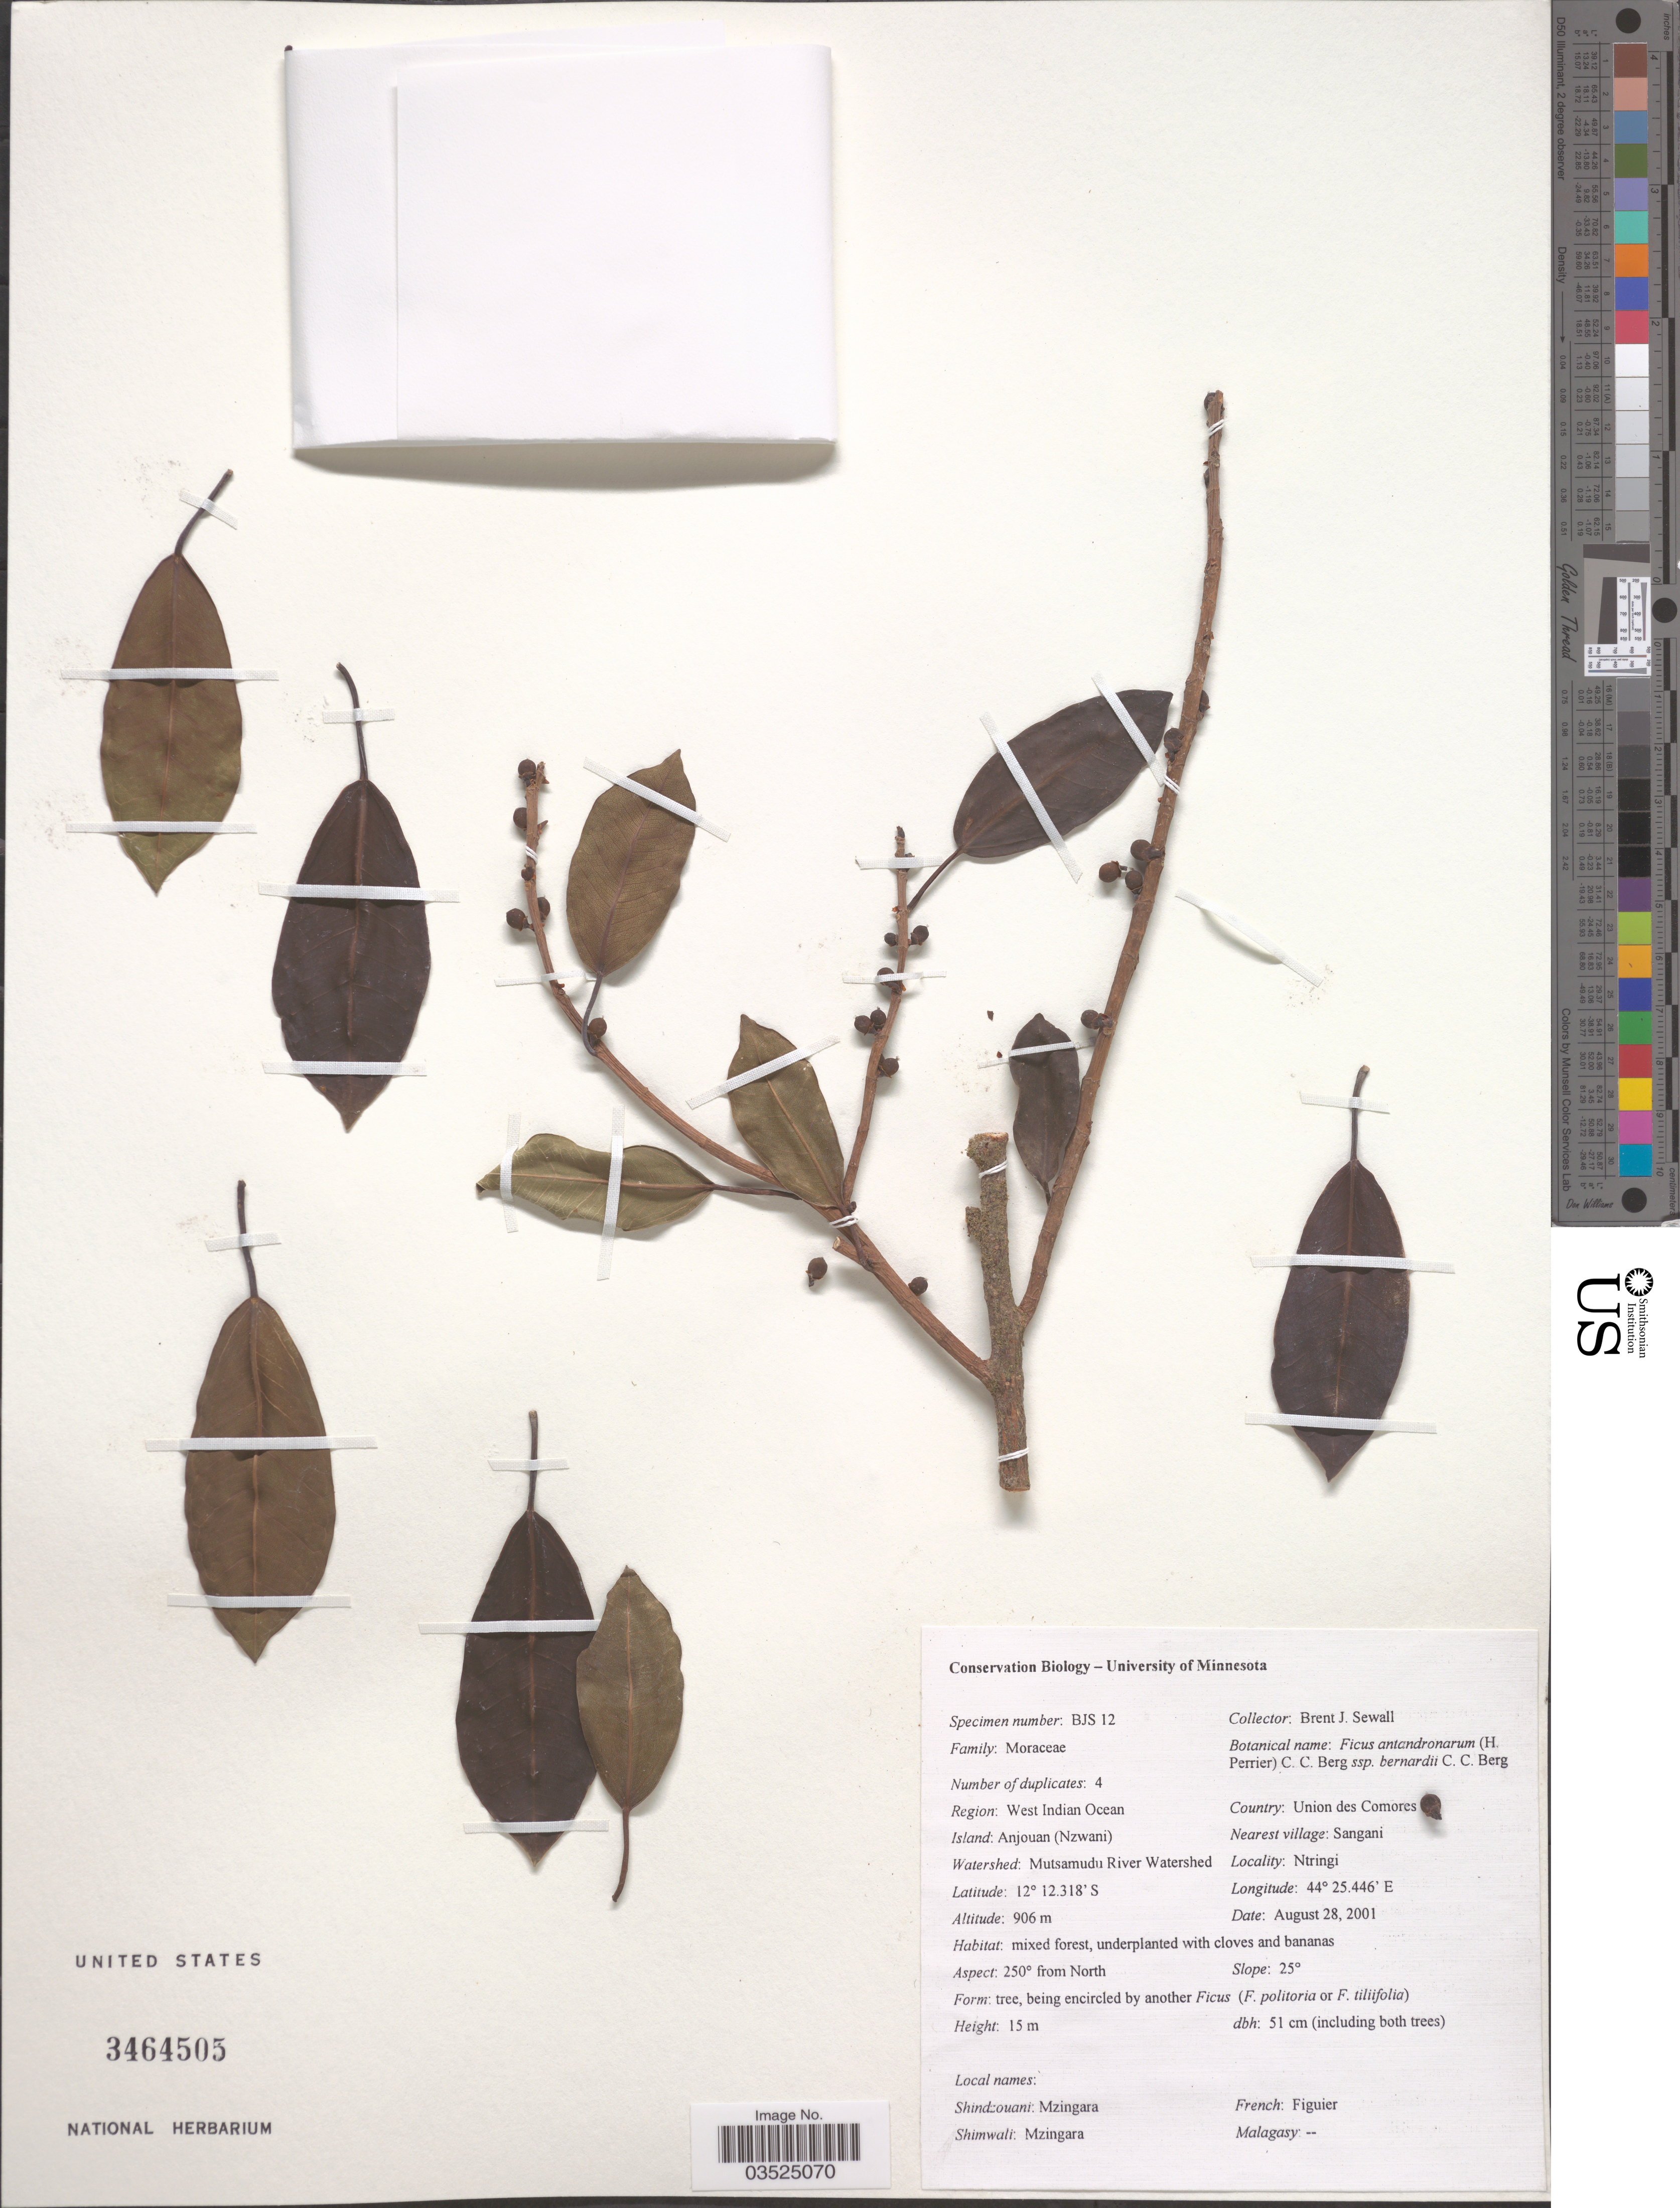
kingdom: Plantae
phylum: Tracheophyta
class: Magnoliopsida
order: Rosales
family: Moraceae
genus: Ficus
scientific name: Ficus antandronarum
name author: (H. Perrier) C.C. Berg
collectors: B. Sewall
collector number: BJS12?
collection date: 2001-08-28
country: Comoros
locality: Island: Anjouan (Nzwani) Watershed: Musamudu River Watershed. Country: Union des Comores. Nearest village: Sangani. Ntringi.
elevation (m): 906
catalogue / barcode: US 3464505